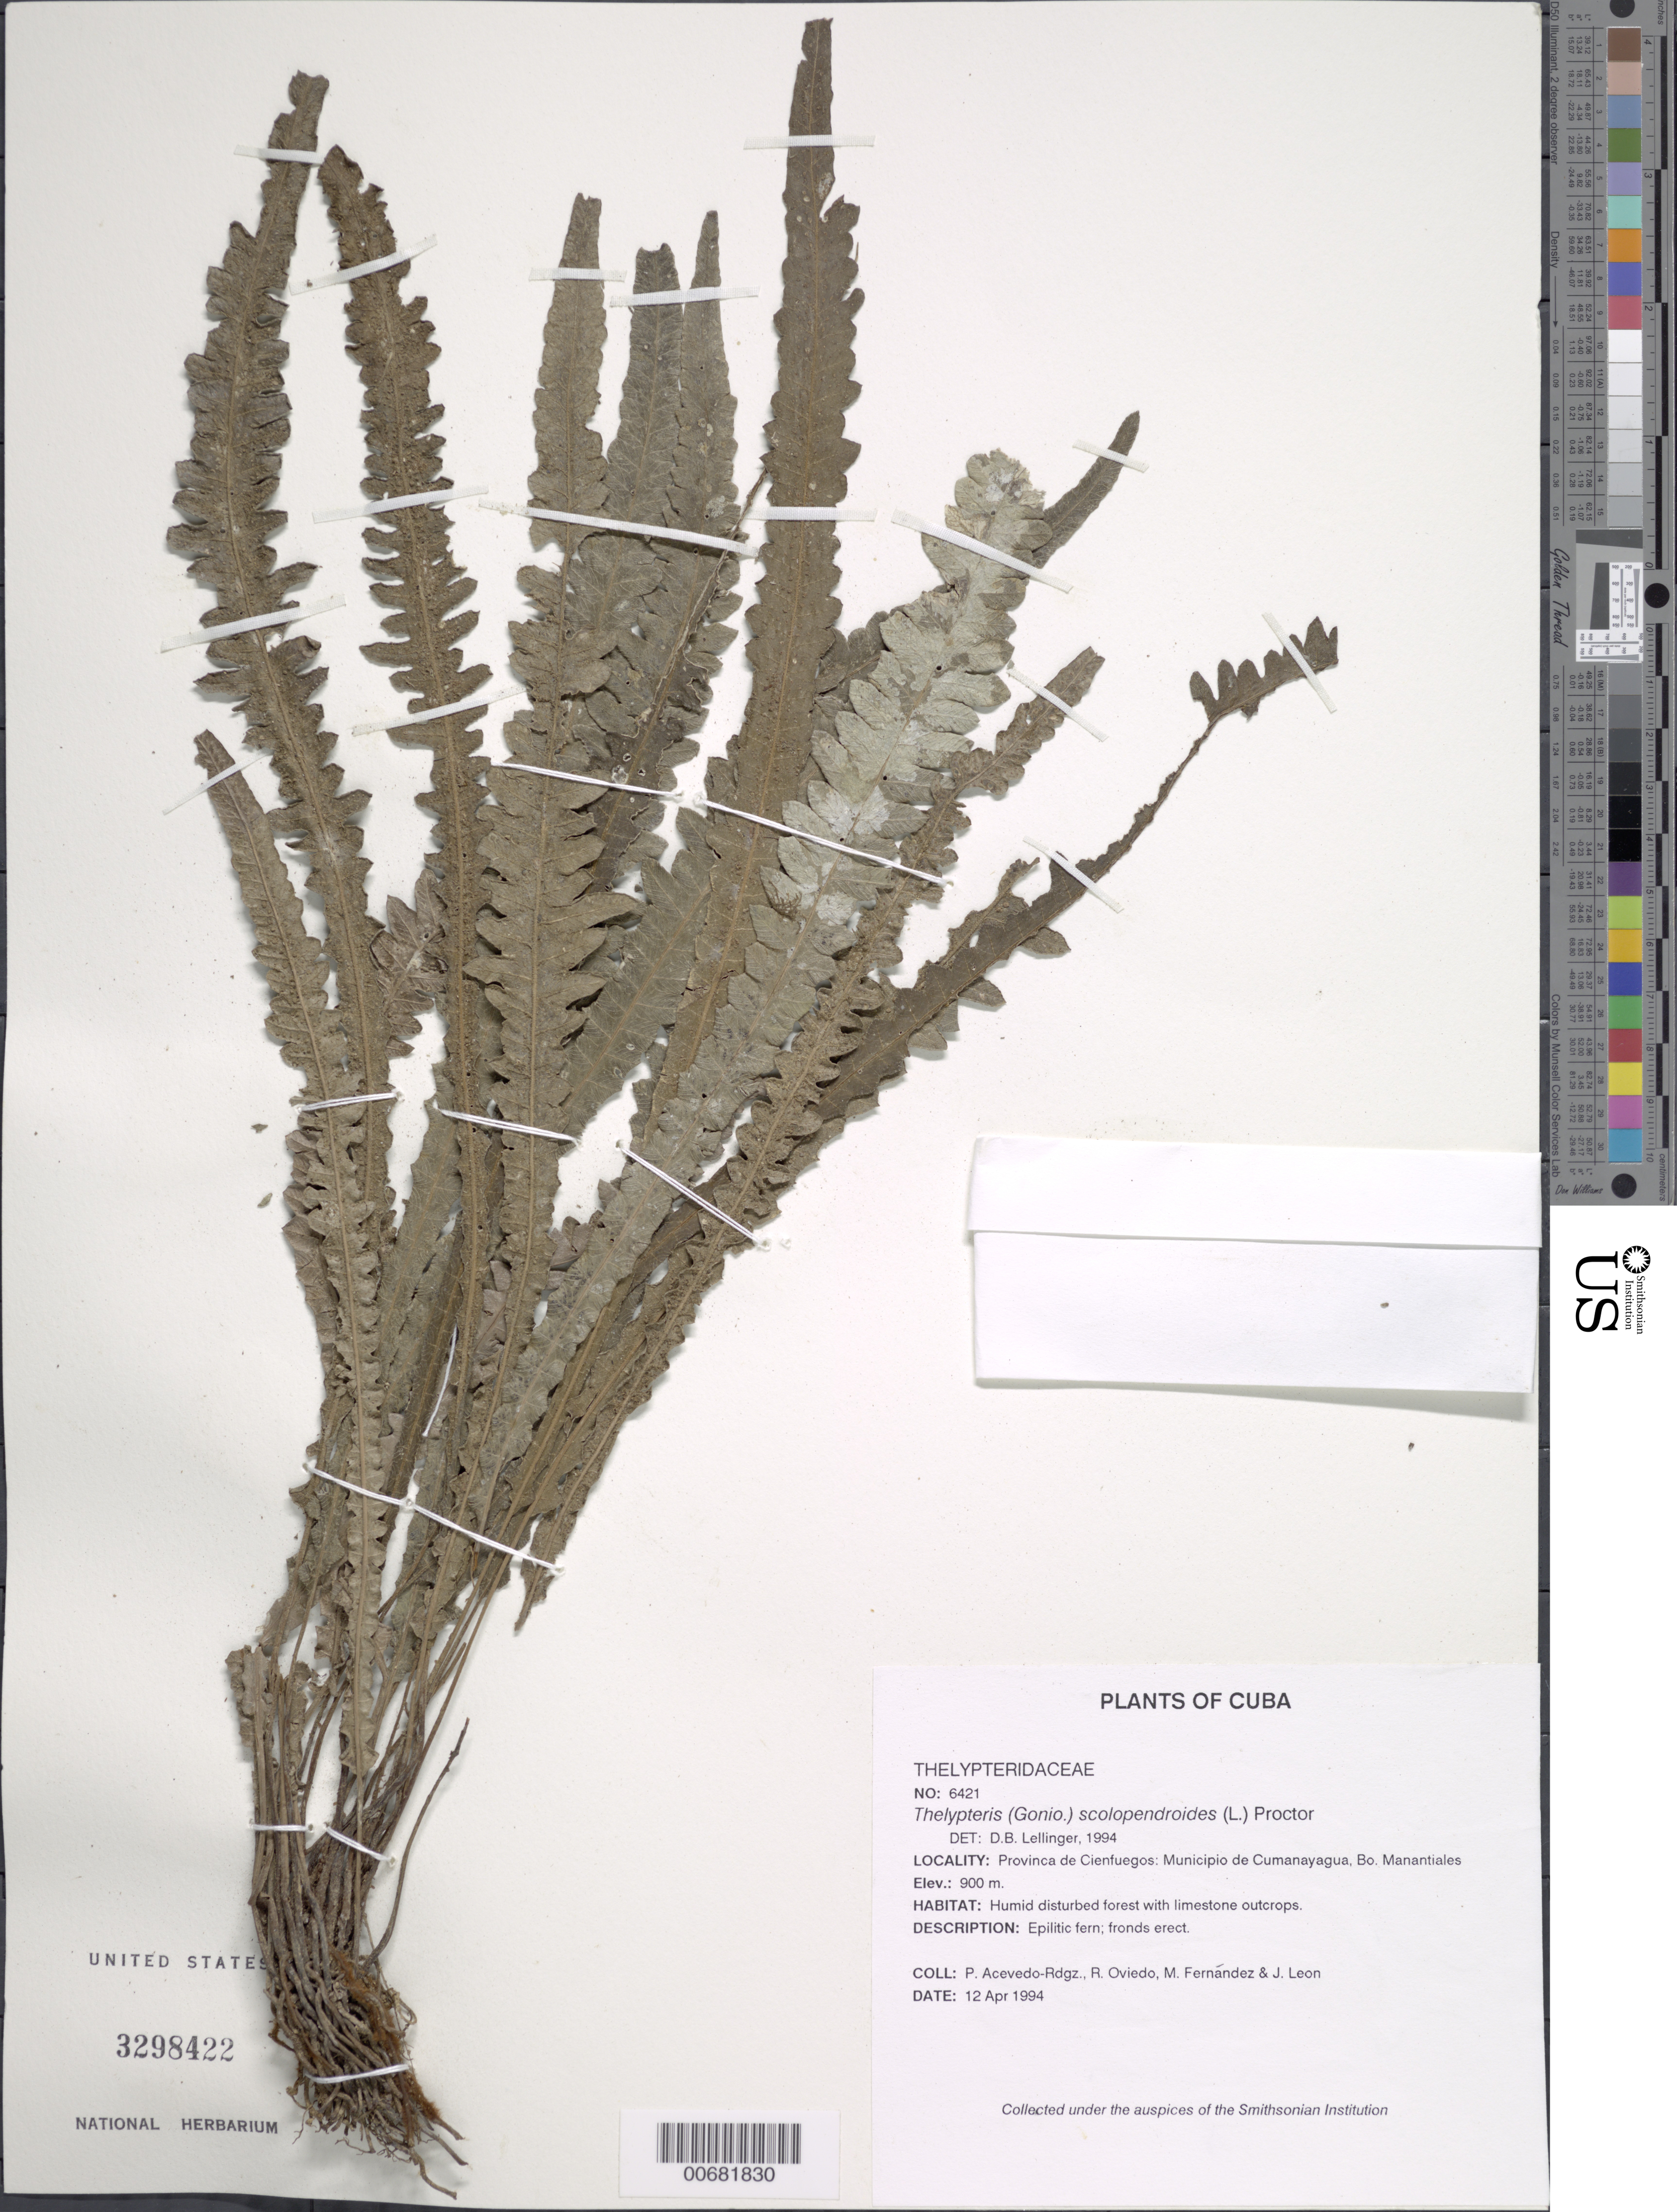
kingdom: Plantae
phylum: Tracheophyta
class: Polypodiopsida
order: Polypodiales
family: Thelypteridaceae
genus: Goniopteris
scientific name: Goniopteris scolopendrioides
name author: (L.) C. Presl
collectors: P. Acevedo-Rodr., R. Oviedo, M. Fernández & J. León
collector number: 6421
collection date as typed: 12 Apr 1994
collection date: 1994-04-12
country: Cuba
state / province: Cienfuegos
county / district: Municipio de Cumanayagua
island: Cuba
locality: Bo Manantiales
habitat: Humid disturbed forest with limestone outcrops.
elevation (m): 900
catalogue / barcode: US 3298422